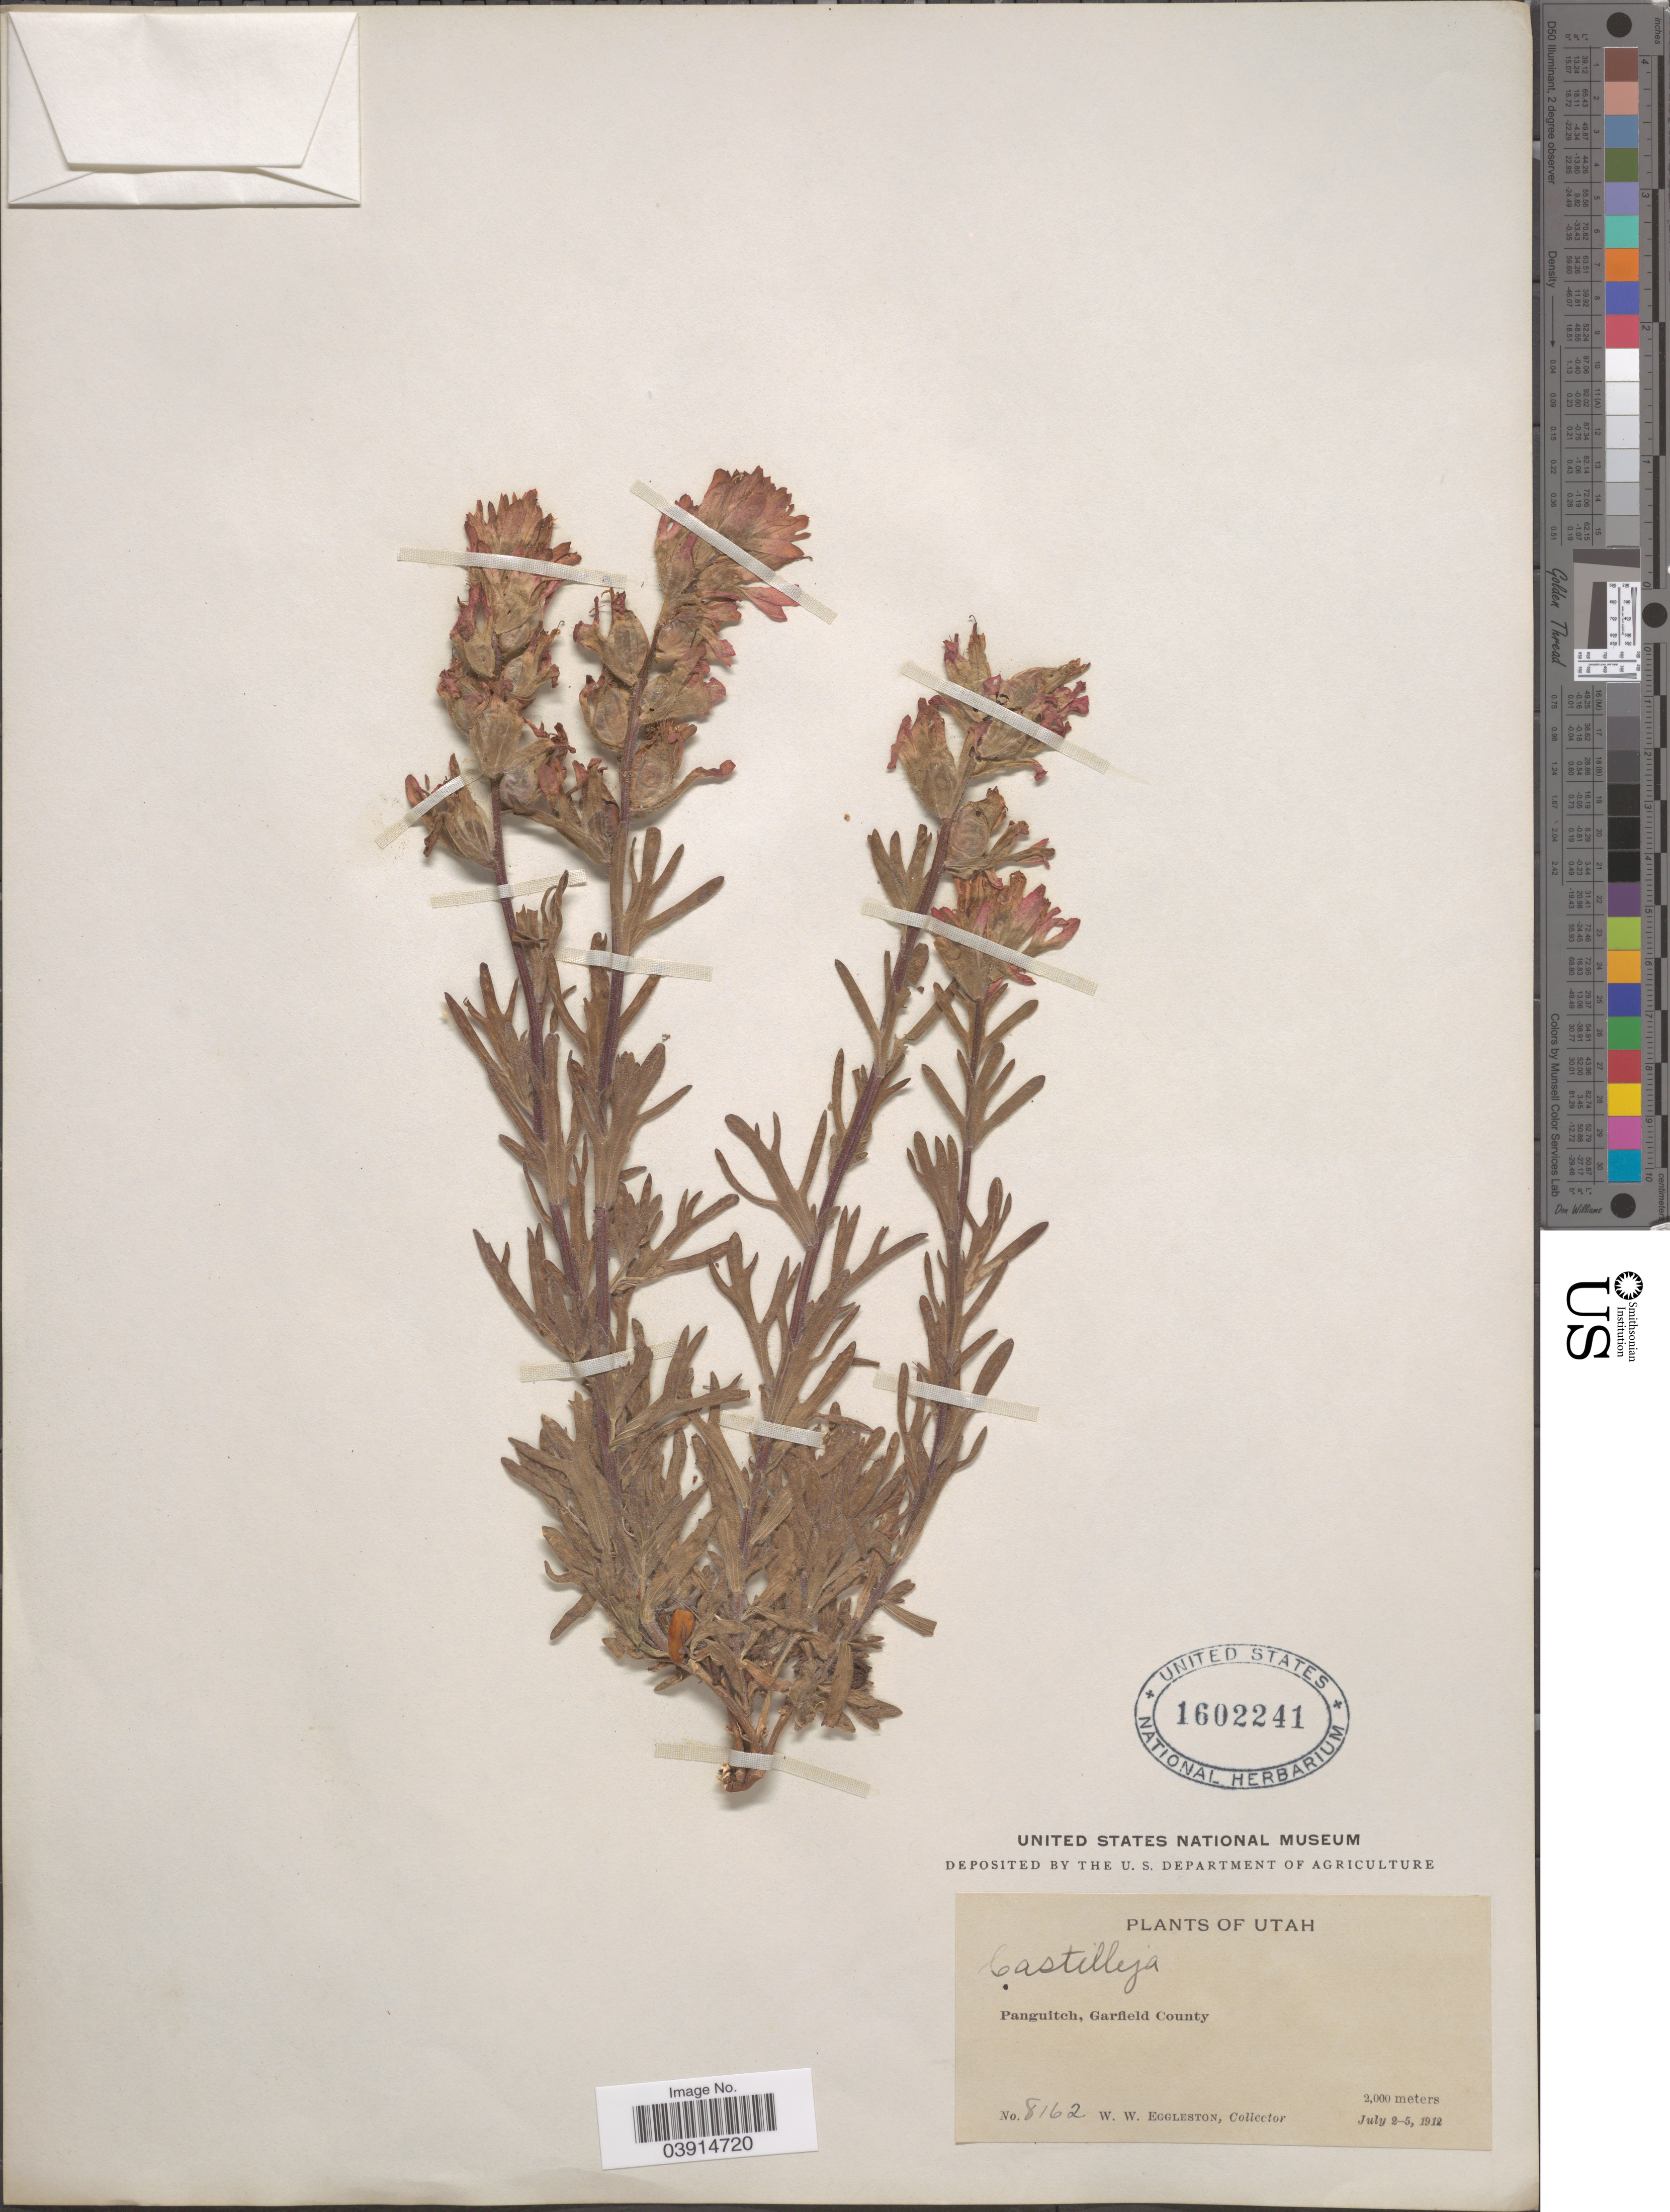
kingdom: Plantae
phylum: Tracheophyta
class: Magnoliopsida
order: Lamiales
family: Orobanchaceae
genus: Castilleja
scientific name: Castilleja sp.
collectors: W. W. Eggleston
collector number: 8162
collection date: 1912-07-02/1912-07-05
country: United States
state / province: Utah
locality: Panguitch, Garfield County.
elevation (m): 2000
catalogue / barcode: US 1602241